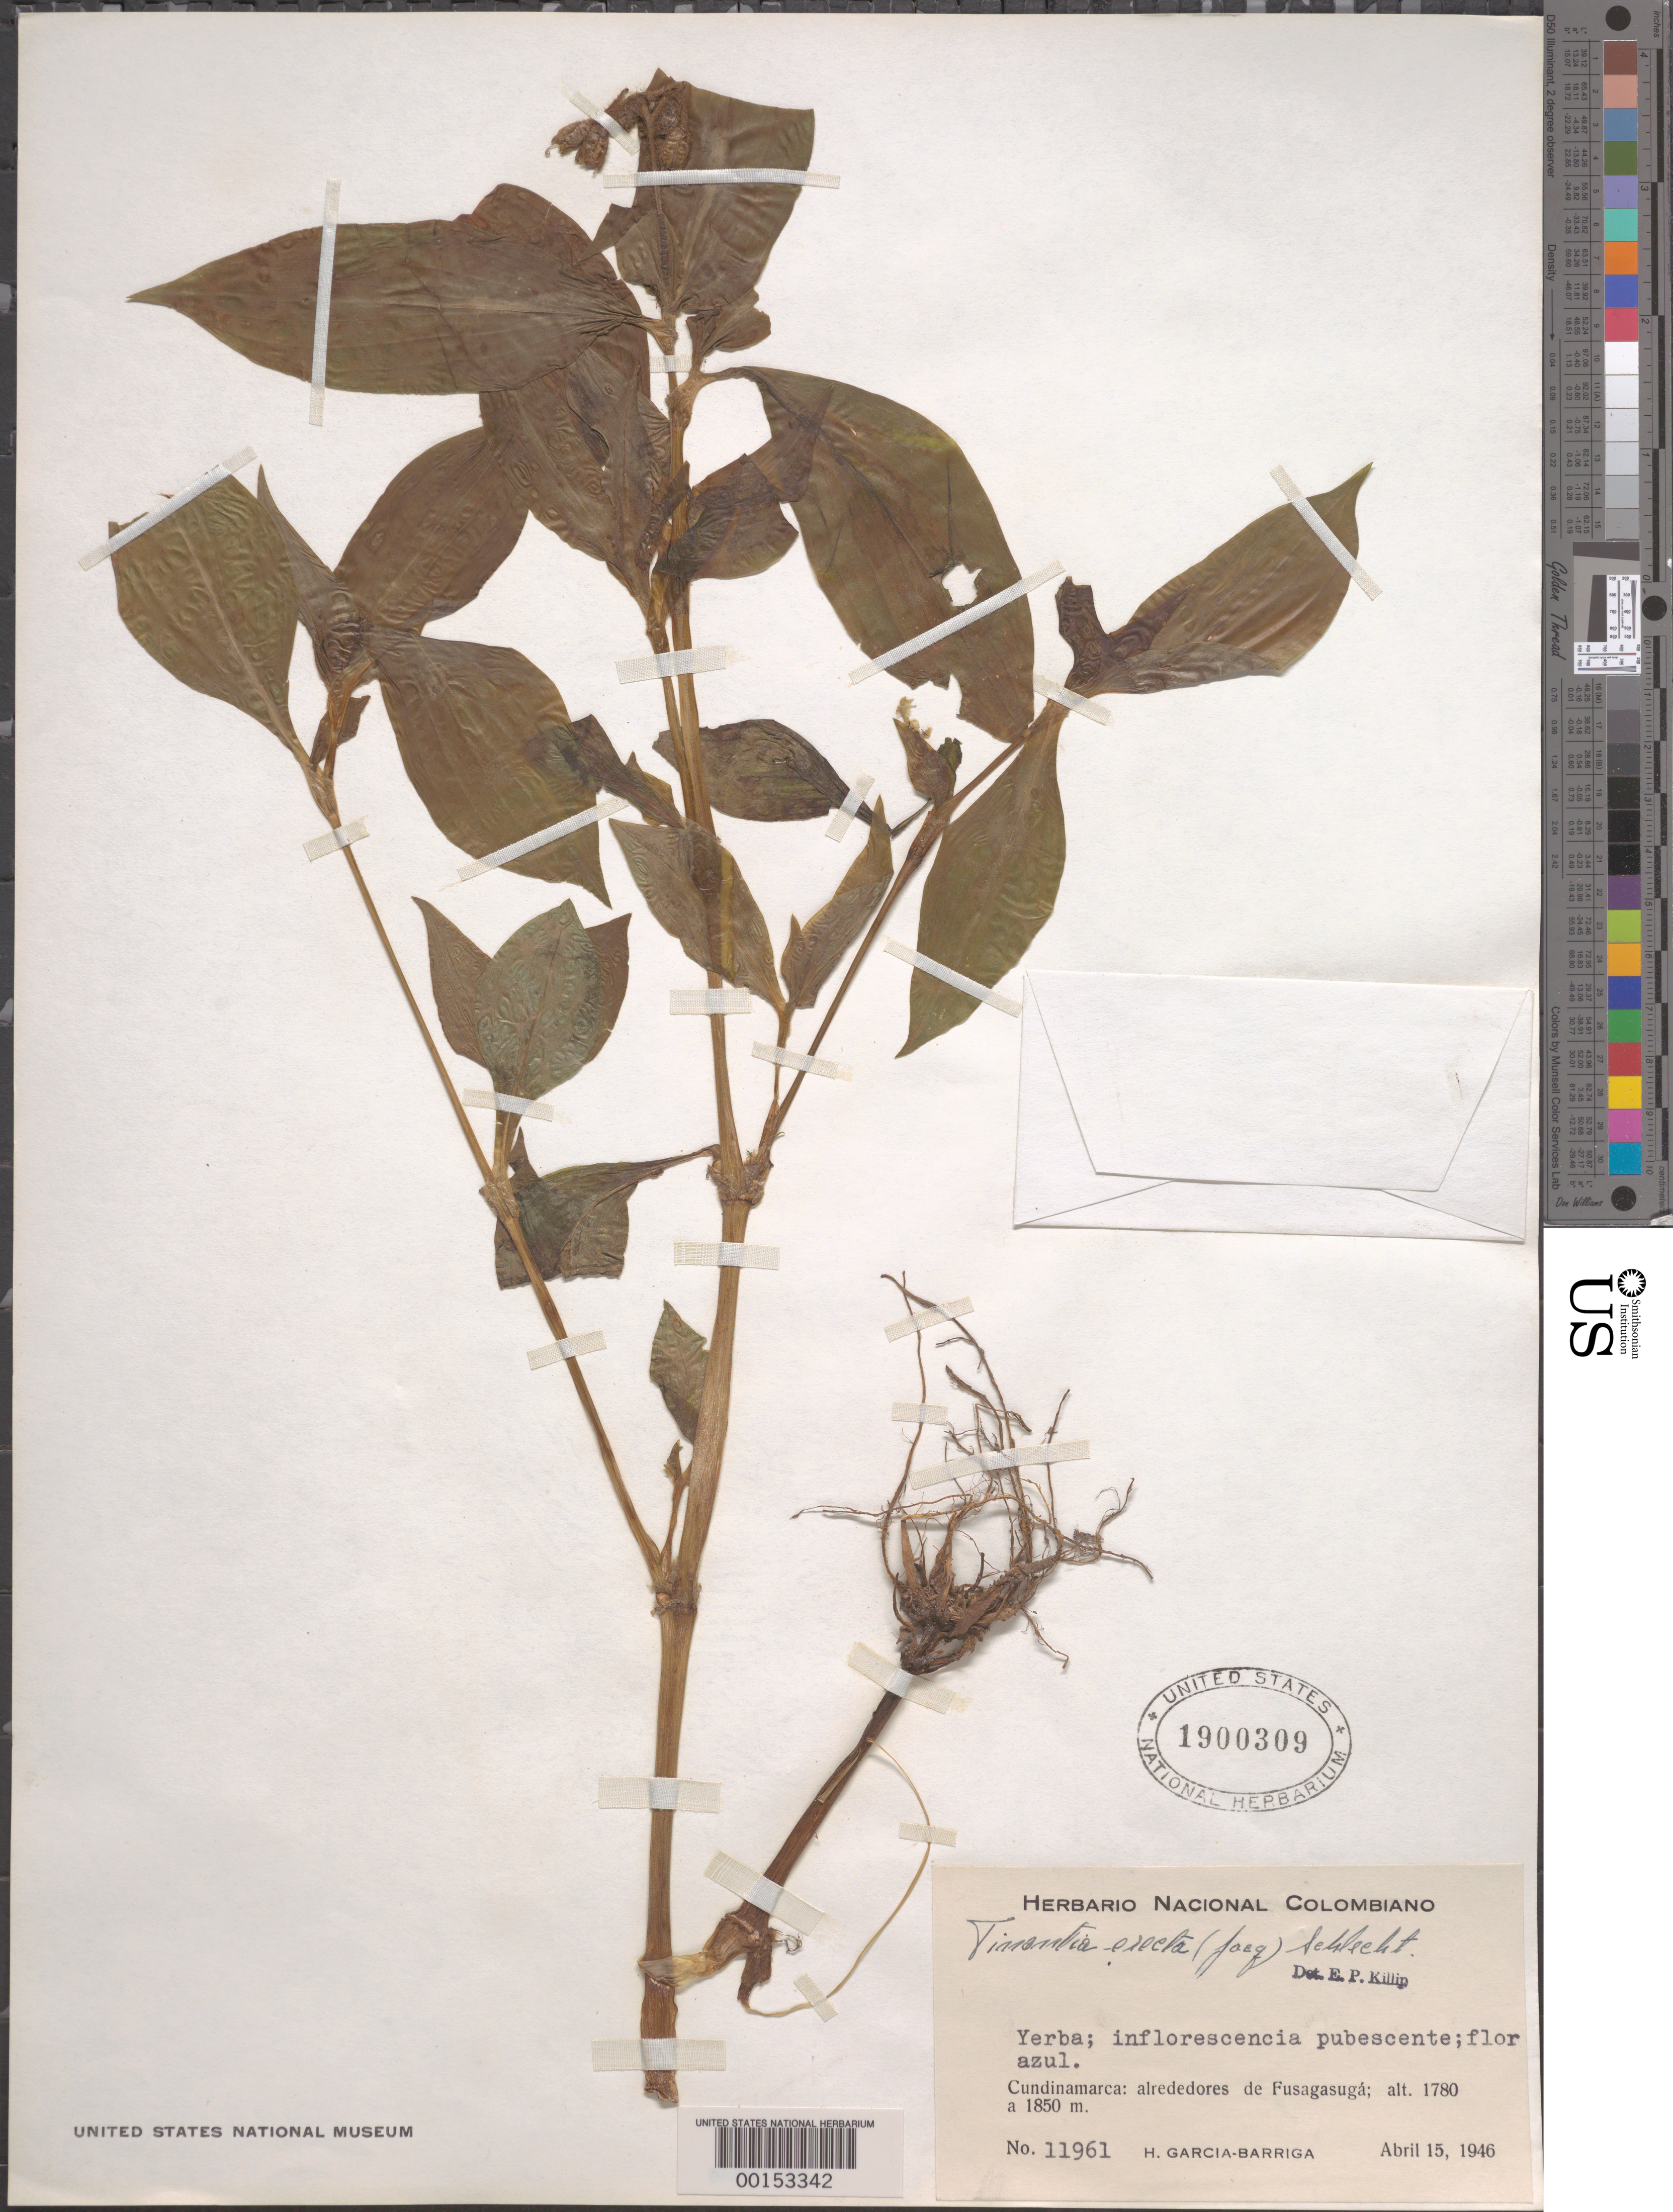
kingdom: Plantae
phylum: Tracheophyta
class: Liliopsida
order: Commelinales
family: Commelinaceae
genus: Tinantia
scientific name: Tinantia erecta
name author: (Jacq.) Fenzl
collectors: H. García Barriga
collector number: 11961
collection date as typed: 15 Apr 1946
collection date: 1946-04-15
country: Colombia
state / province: Cundinamarca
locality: Fusagasugá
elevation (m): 1780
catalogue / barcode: US 1900309